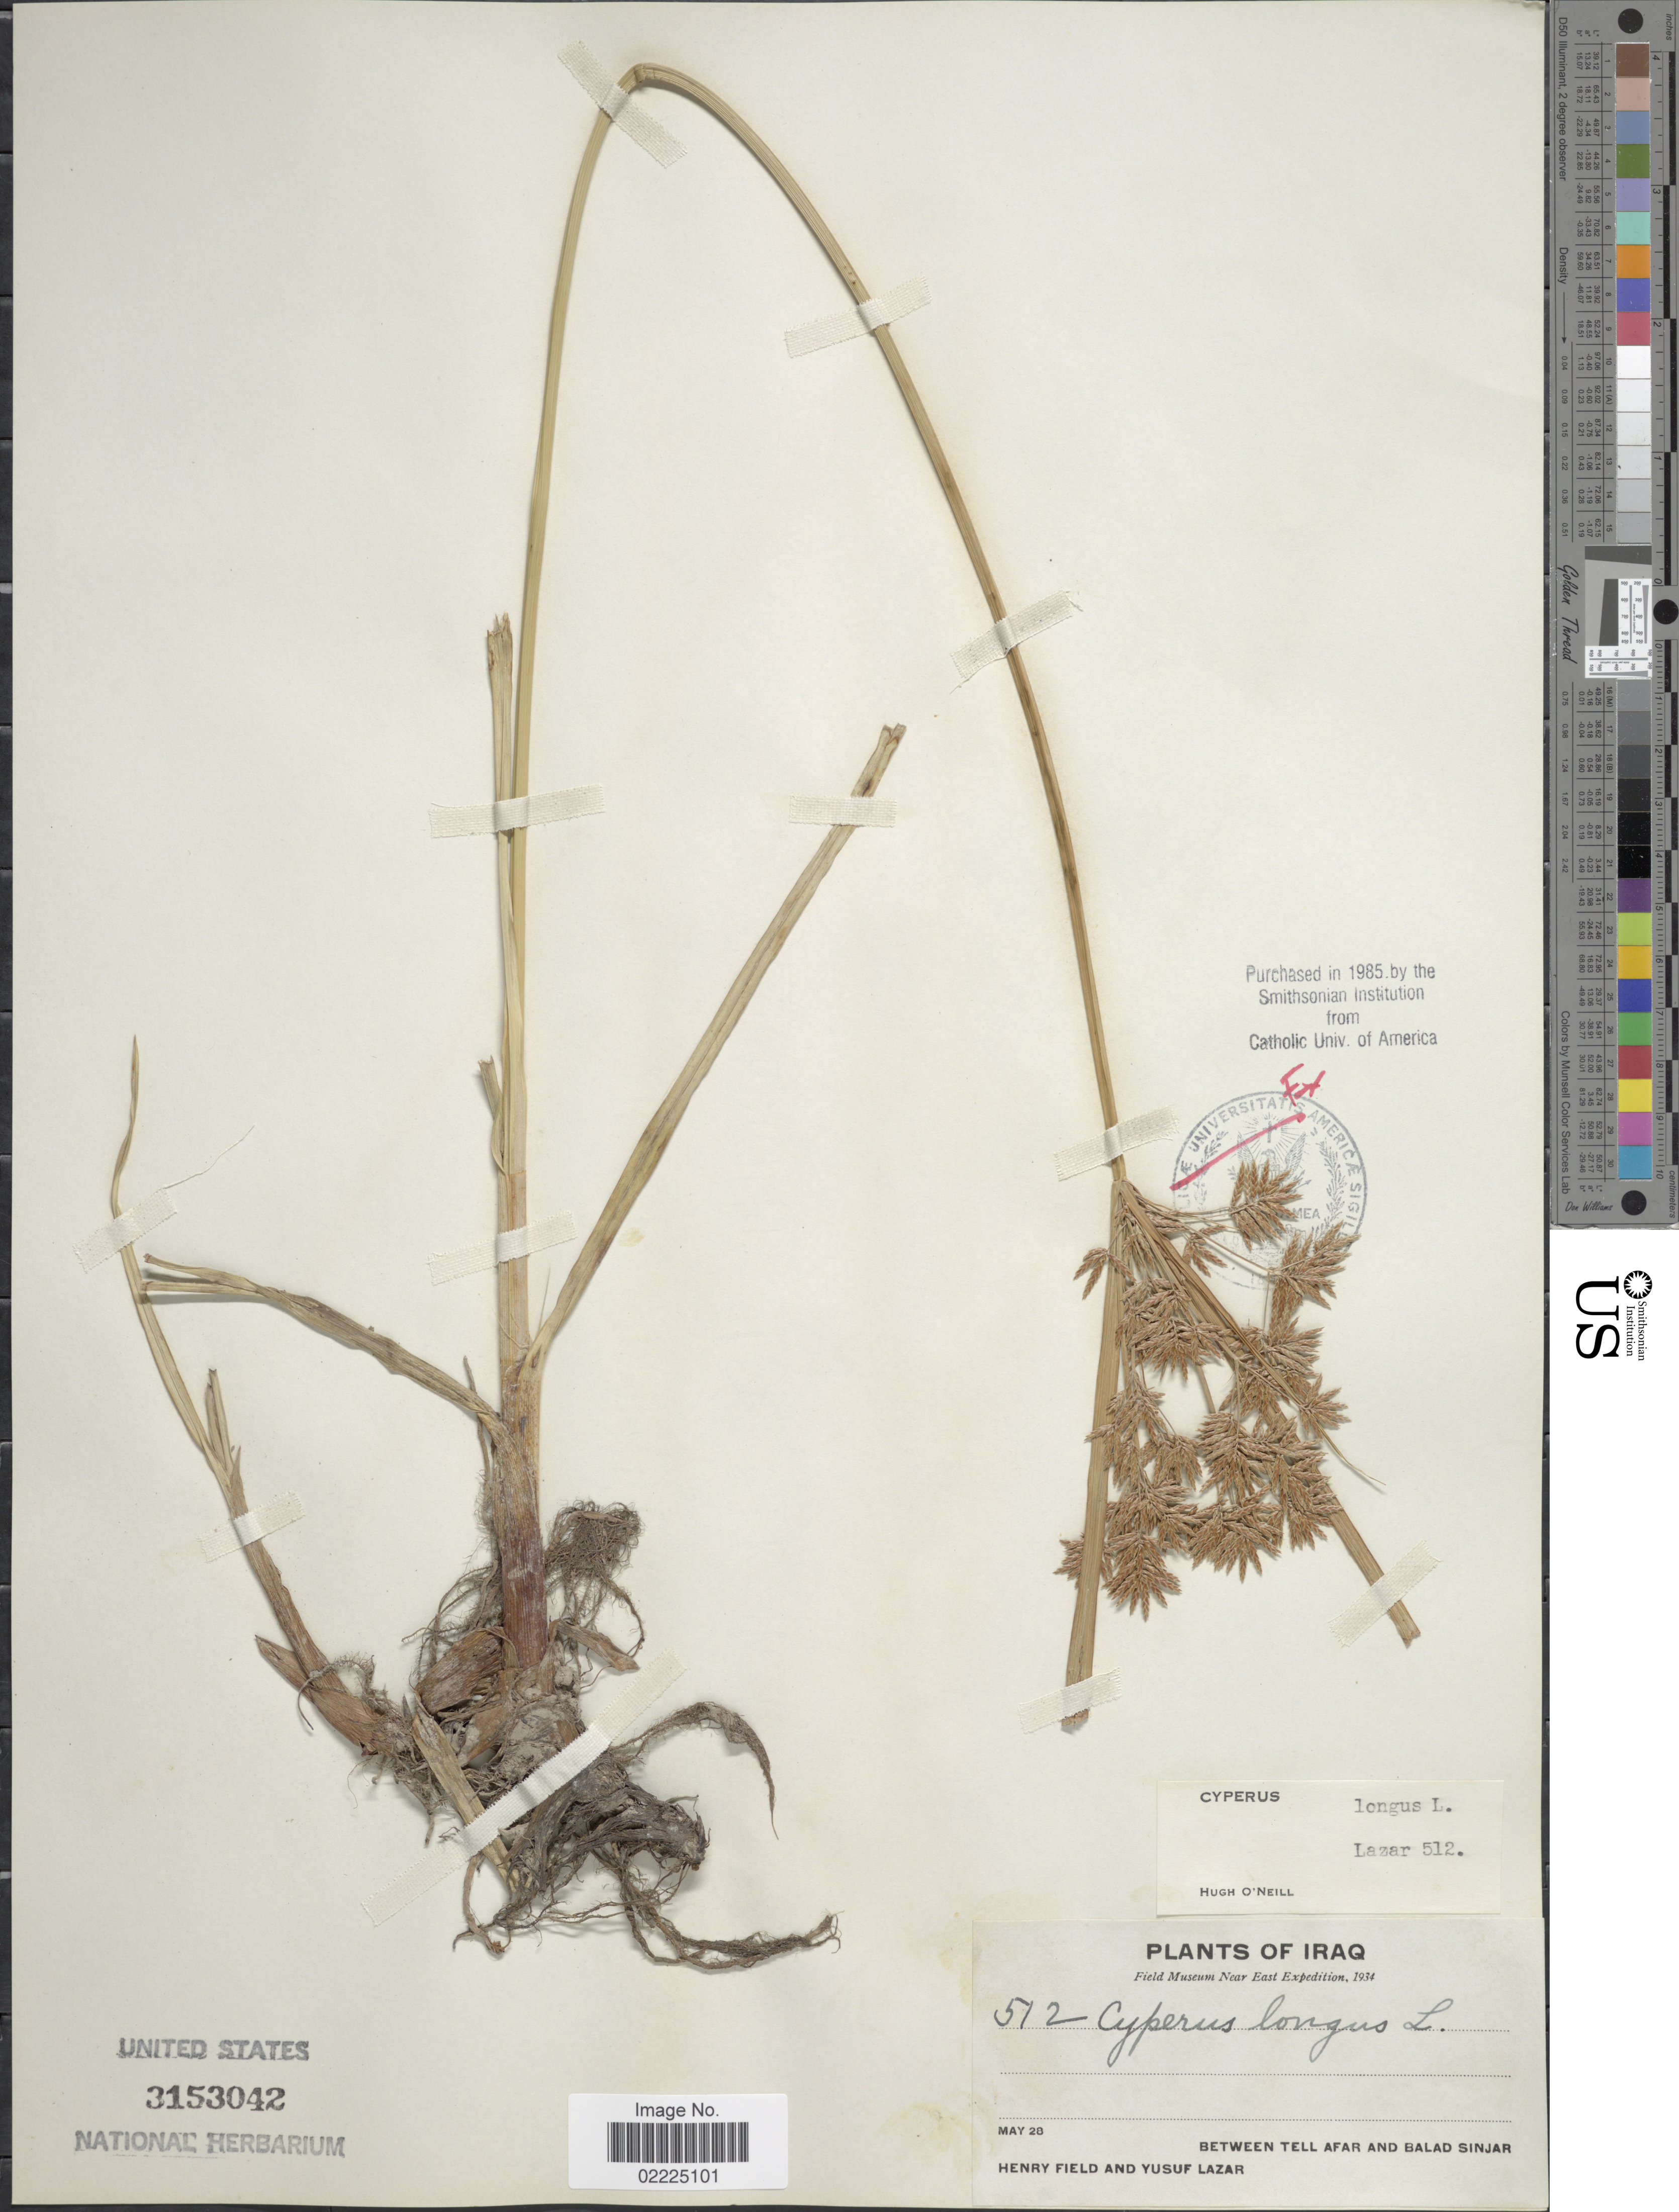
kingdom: Plantae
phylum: Tracheophyta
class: Liliopsida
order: Poales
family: Cyperaceae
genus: Cyperus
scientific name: Cyperus longus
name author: L.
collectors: H. Field & Y. Lazar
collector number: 512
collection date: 1934-05-28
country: Iraq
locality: Between Tell Afar and Balad Sinjar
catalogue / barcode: US 3153042